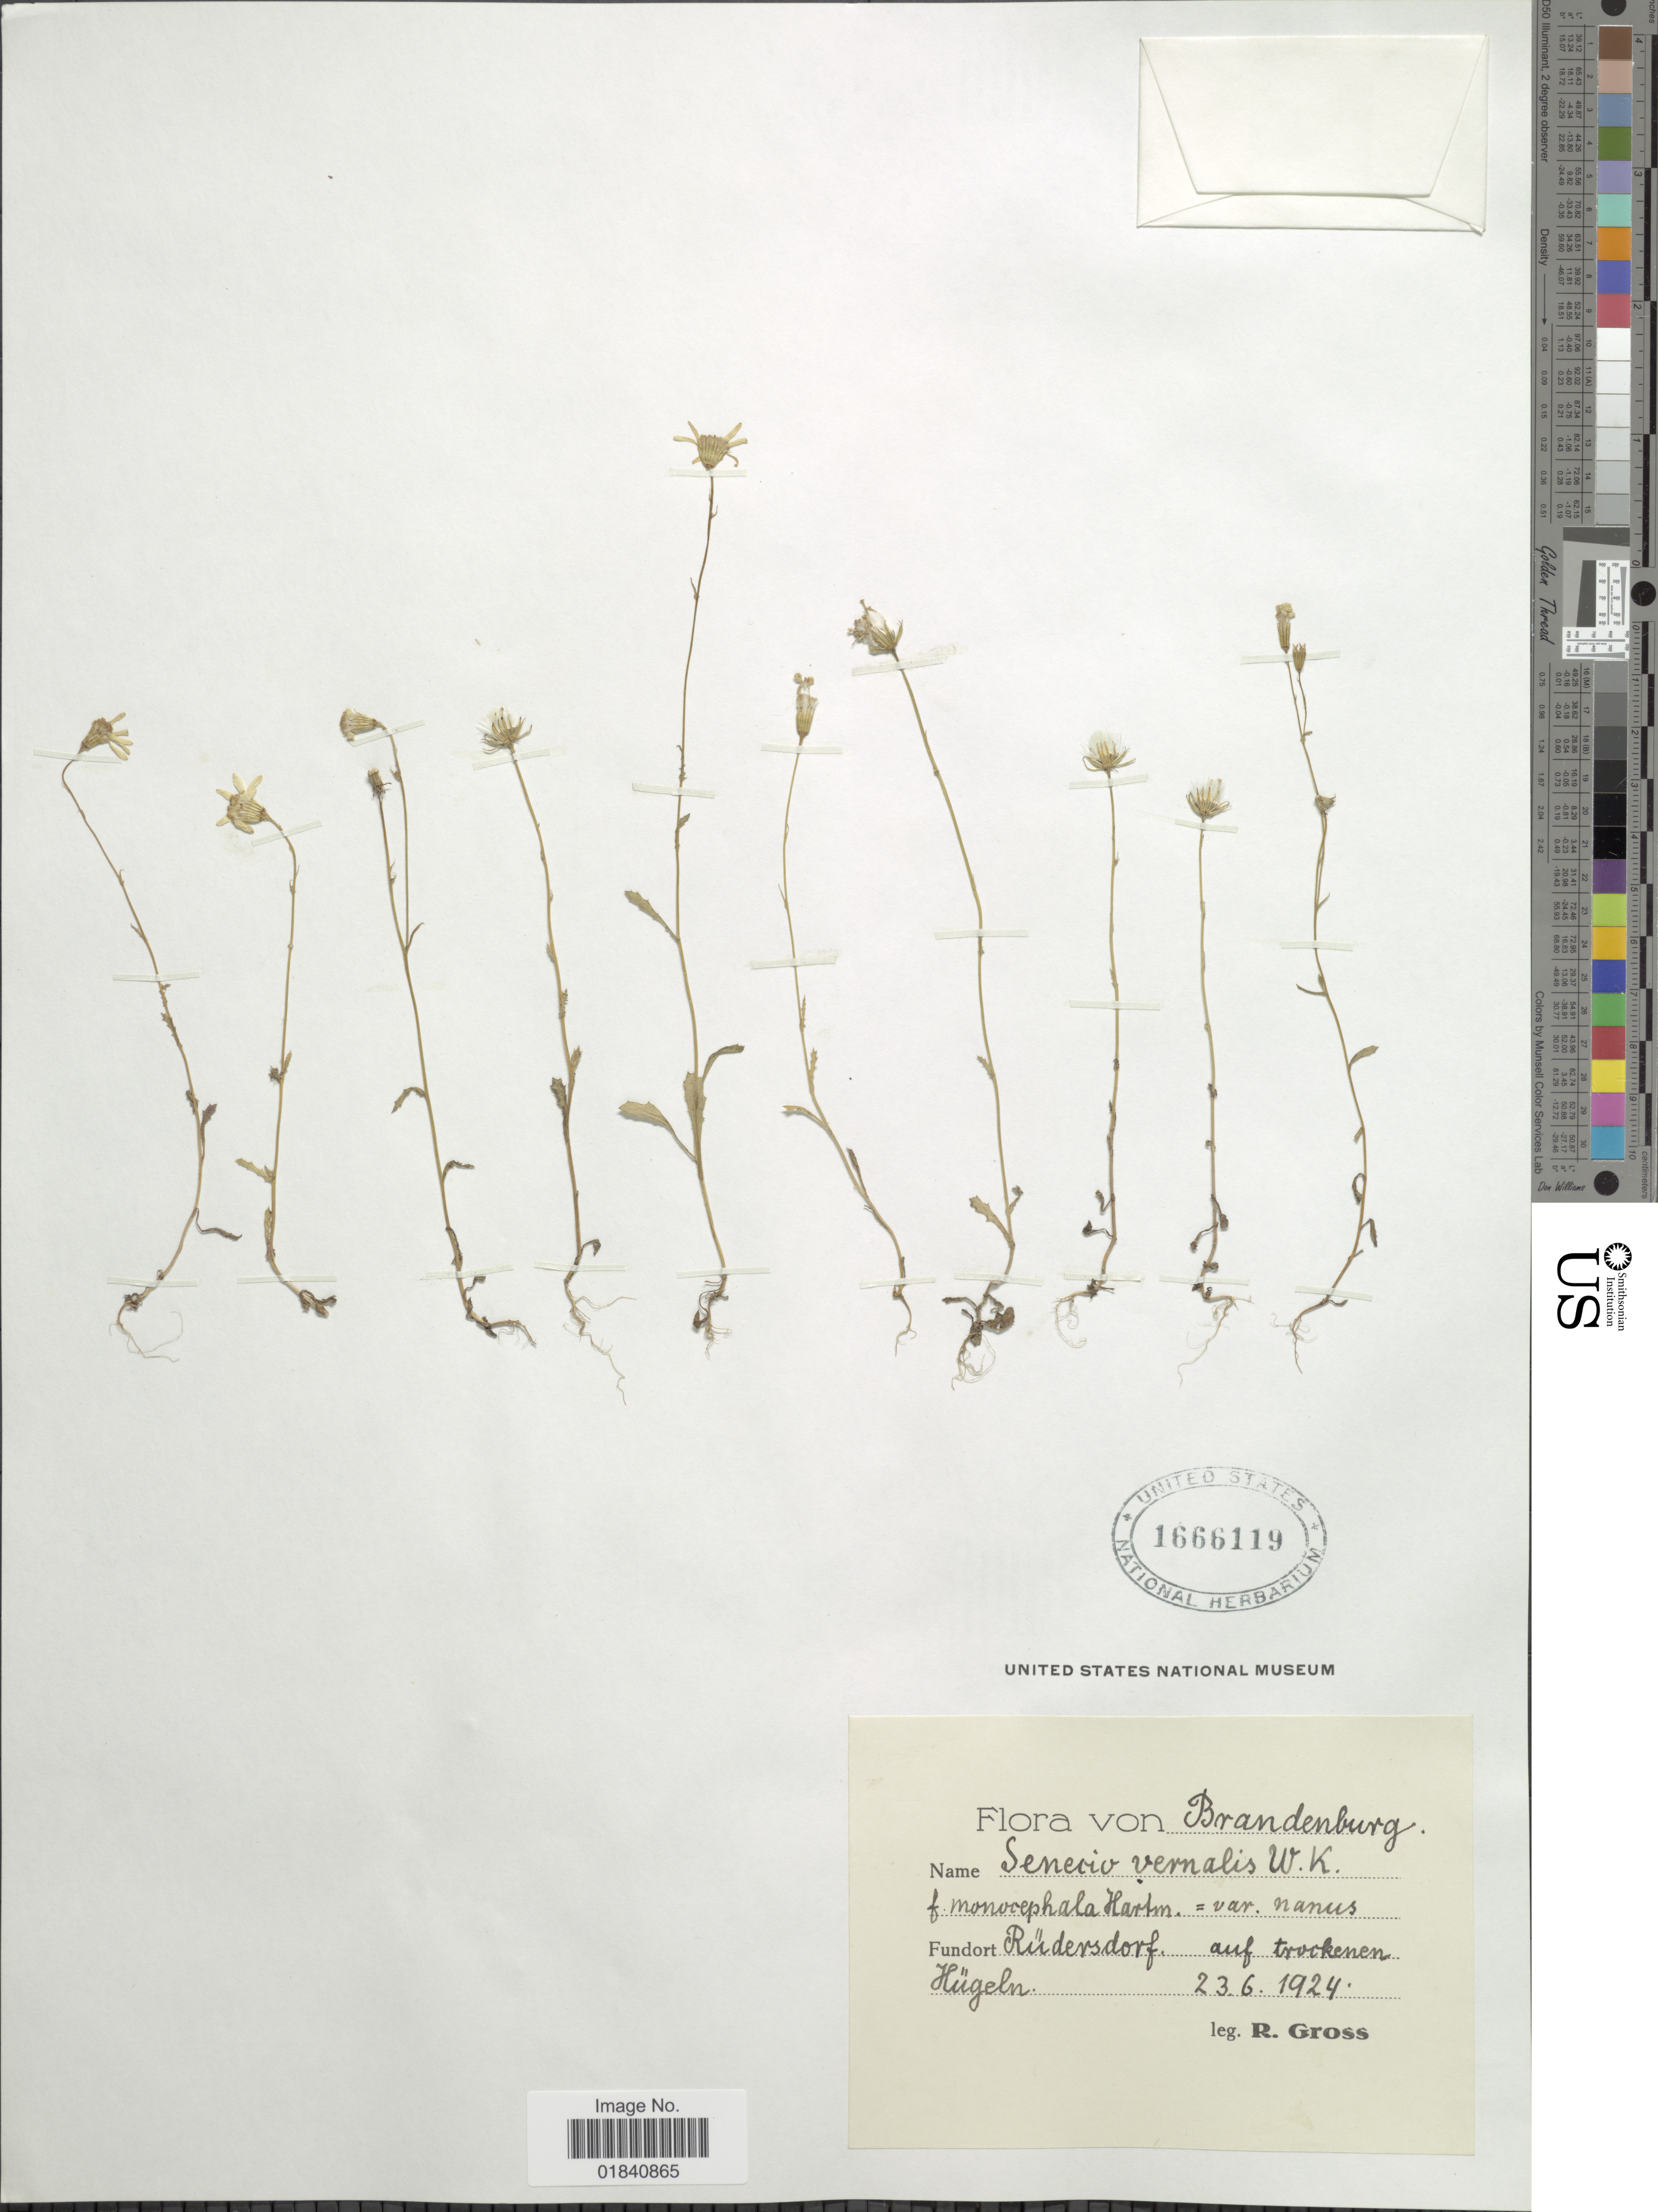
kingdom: Plantae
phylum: Tracheophyta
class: Magnoliopsida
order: Asterales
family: Asteraceae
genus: Senecio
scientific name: Senecio leucanthemifolius subsp. vernalis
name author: (Waldst. & Kit.) Greuter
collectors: R. Gross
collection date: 1924-06-23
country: Germany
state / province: Brandenburg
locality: Rüdersdorf. auf trockenen Hügeln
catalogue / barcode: US 1666119